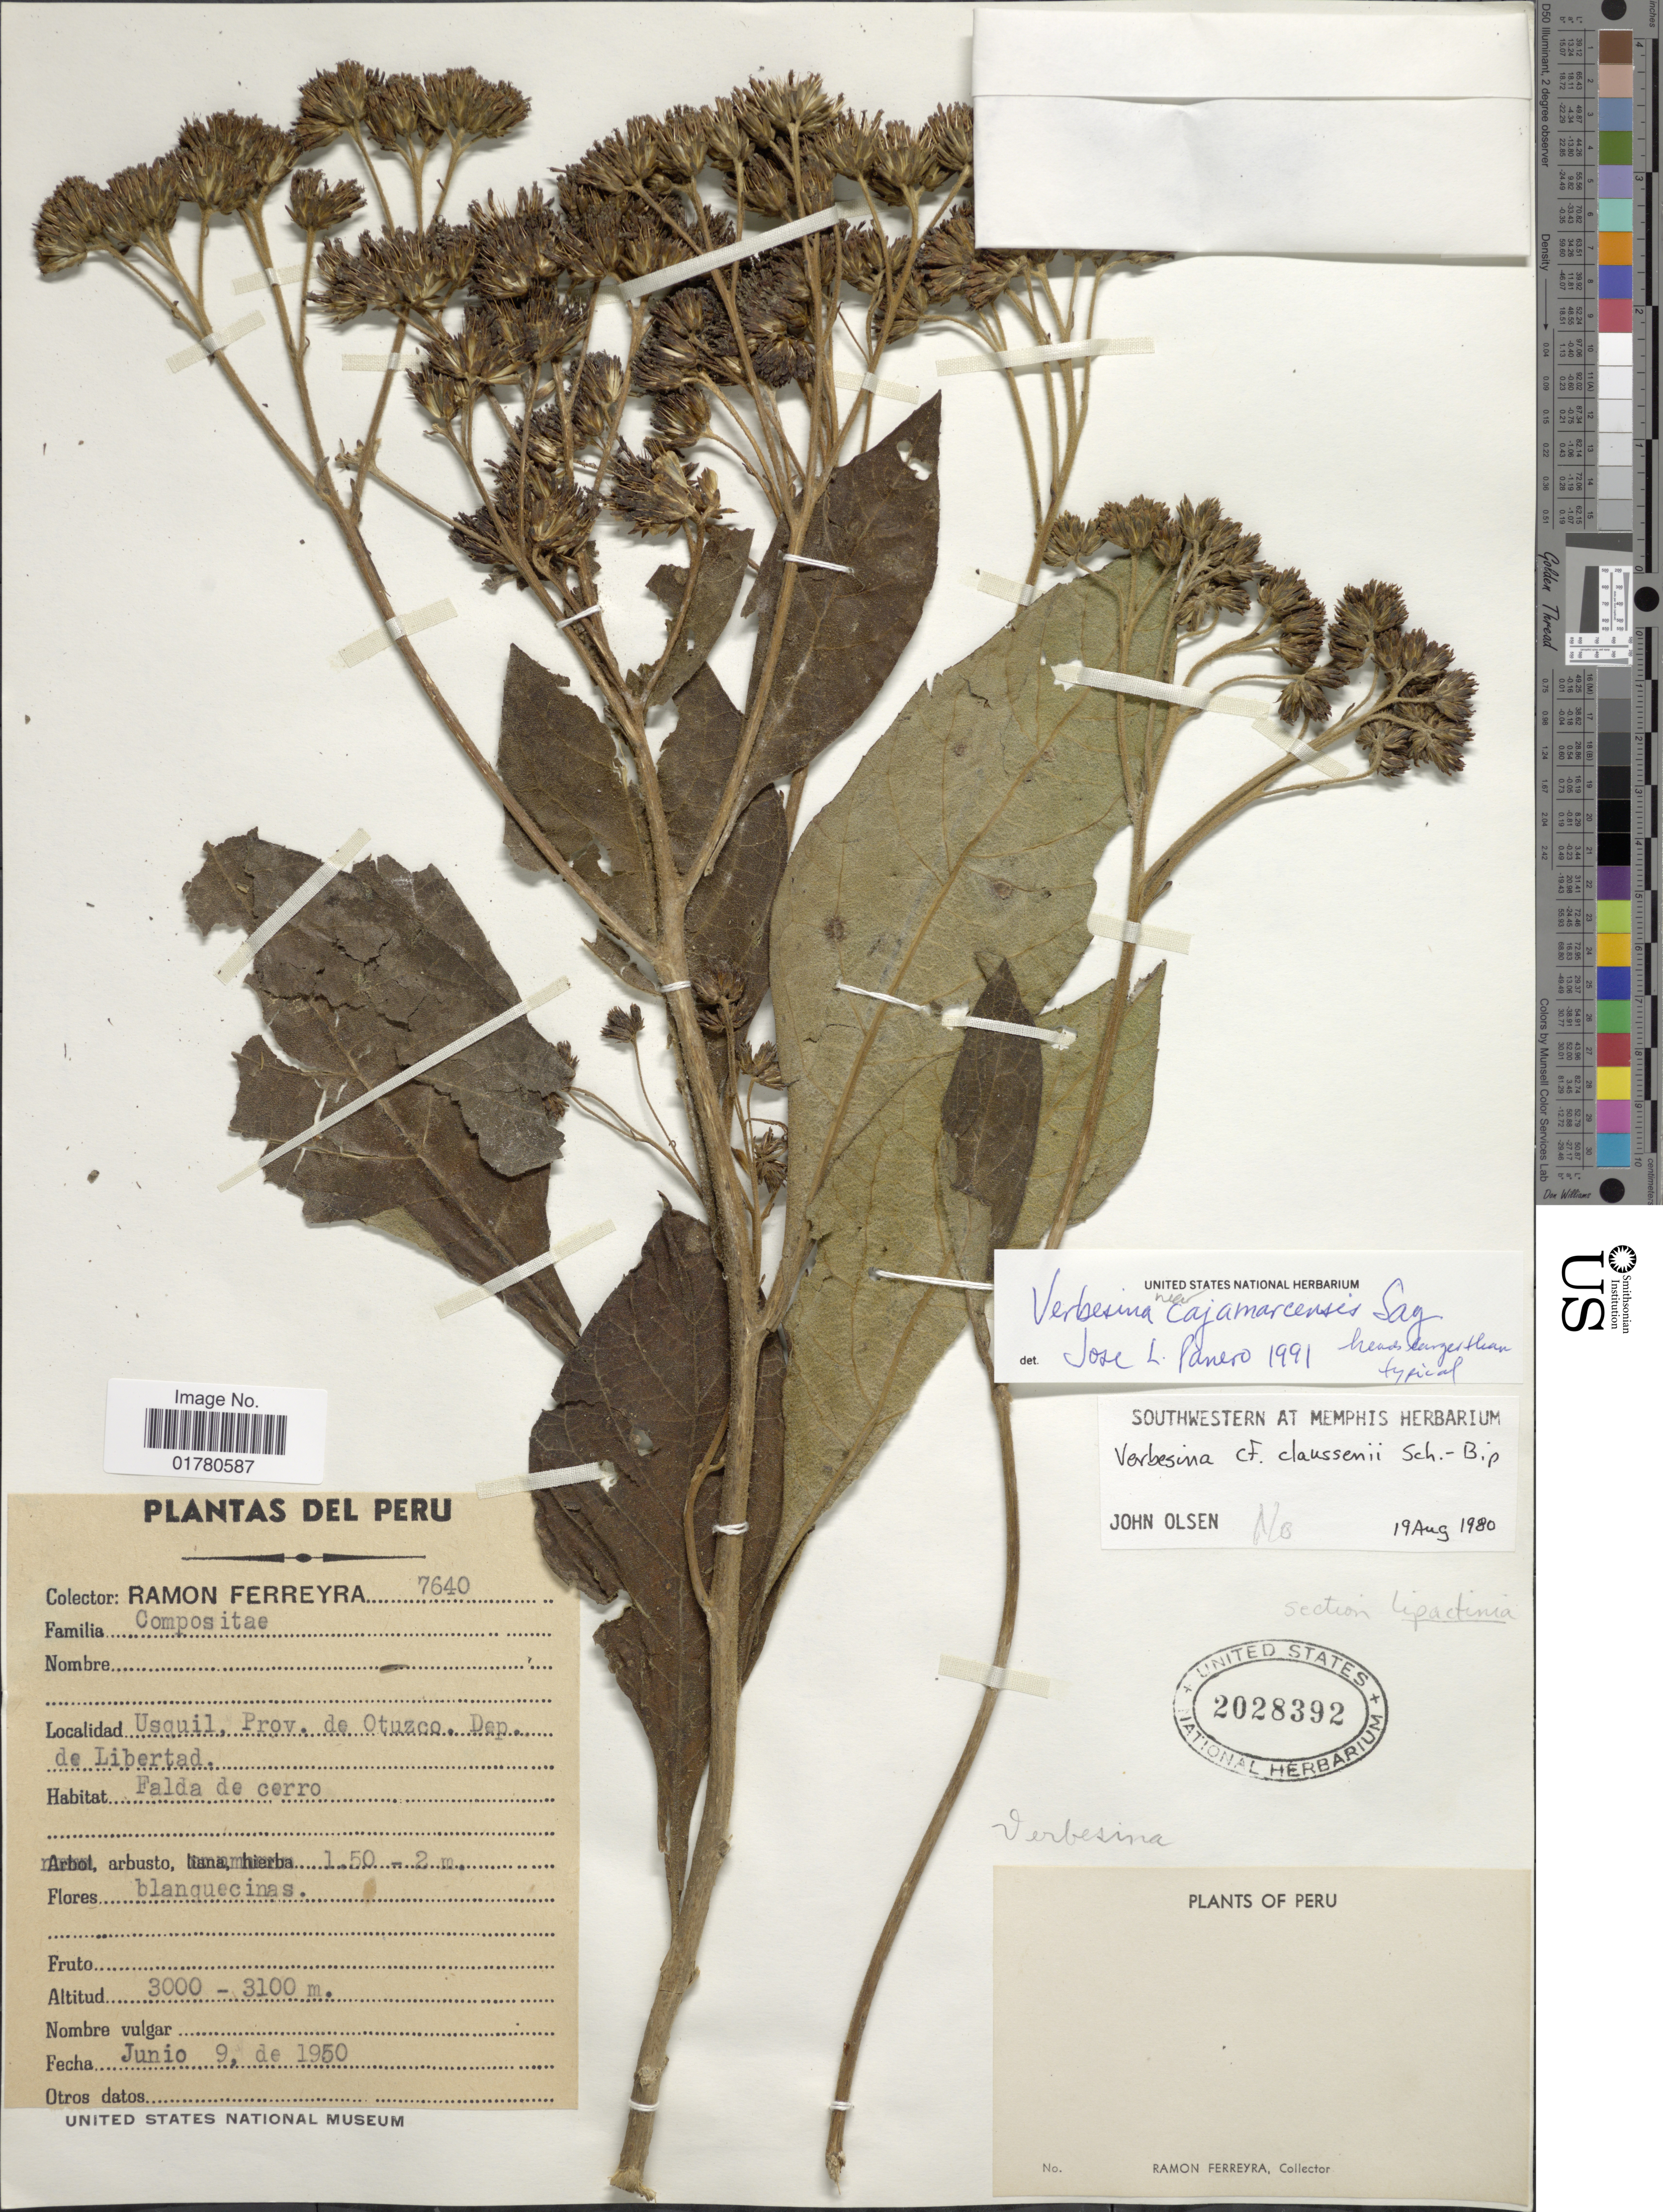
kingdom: Plantae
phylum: Tracheophyta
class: Magnoliopsida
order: Asterales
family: Asteraceae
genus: Verbesina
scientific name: Verbesina cajamarcensis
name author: Sagást.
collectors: R. A. Ferreyra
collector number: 7640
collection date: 1950-06-09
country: Peru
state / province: La Libertad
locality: Usquil, prov. de Otuzco. Dep de Libertad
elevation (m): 3000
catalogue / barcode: US 2028392